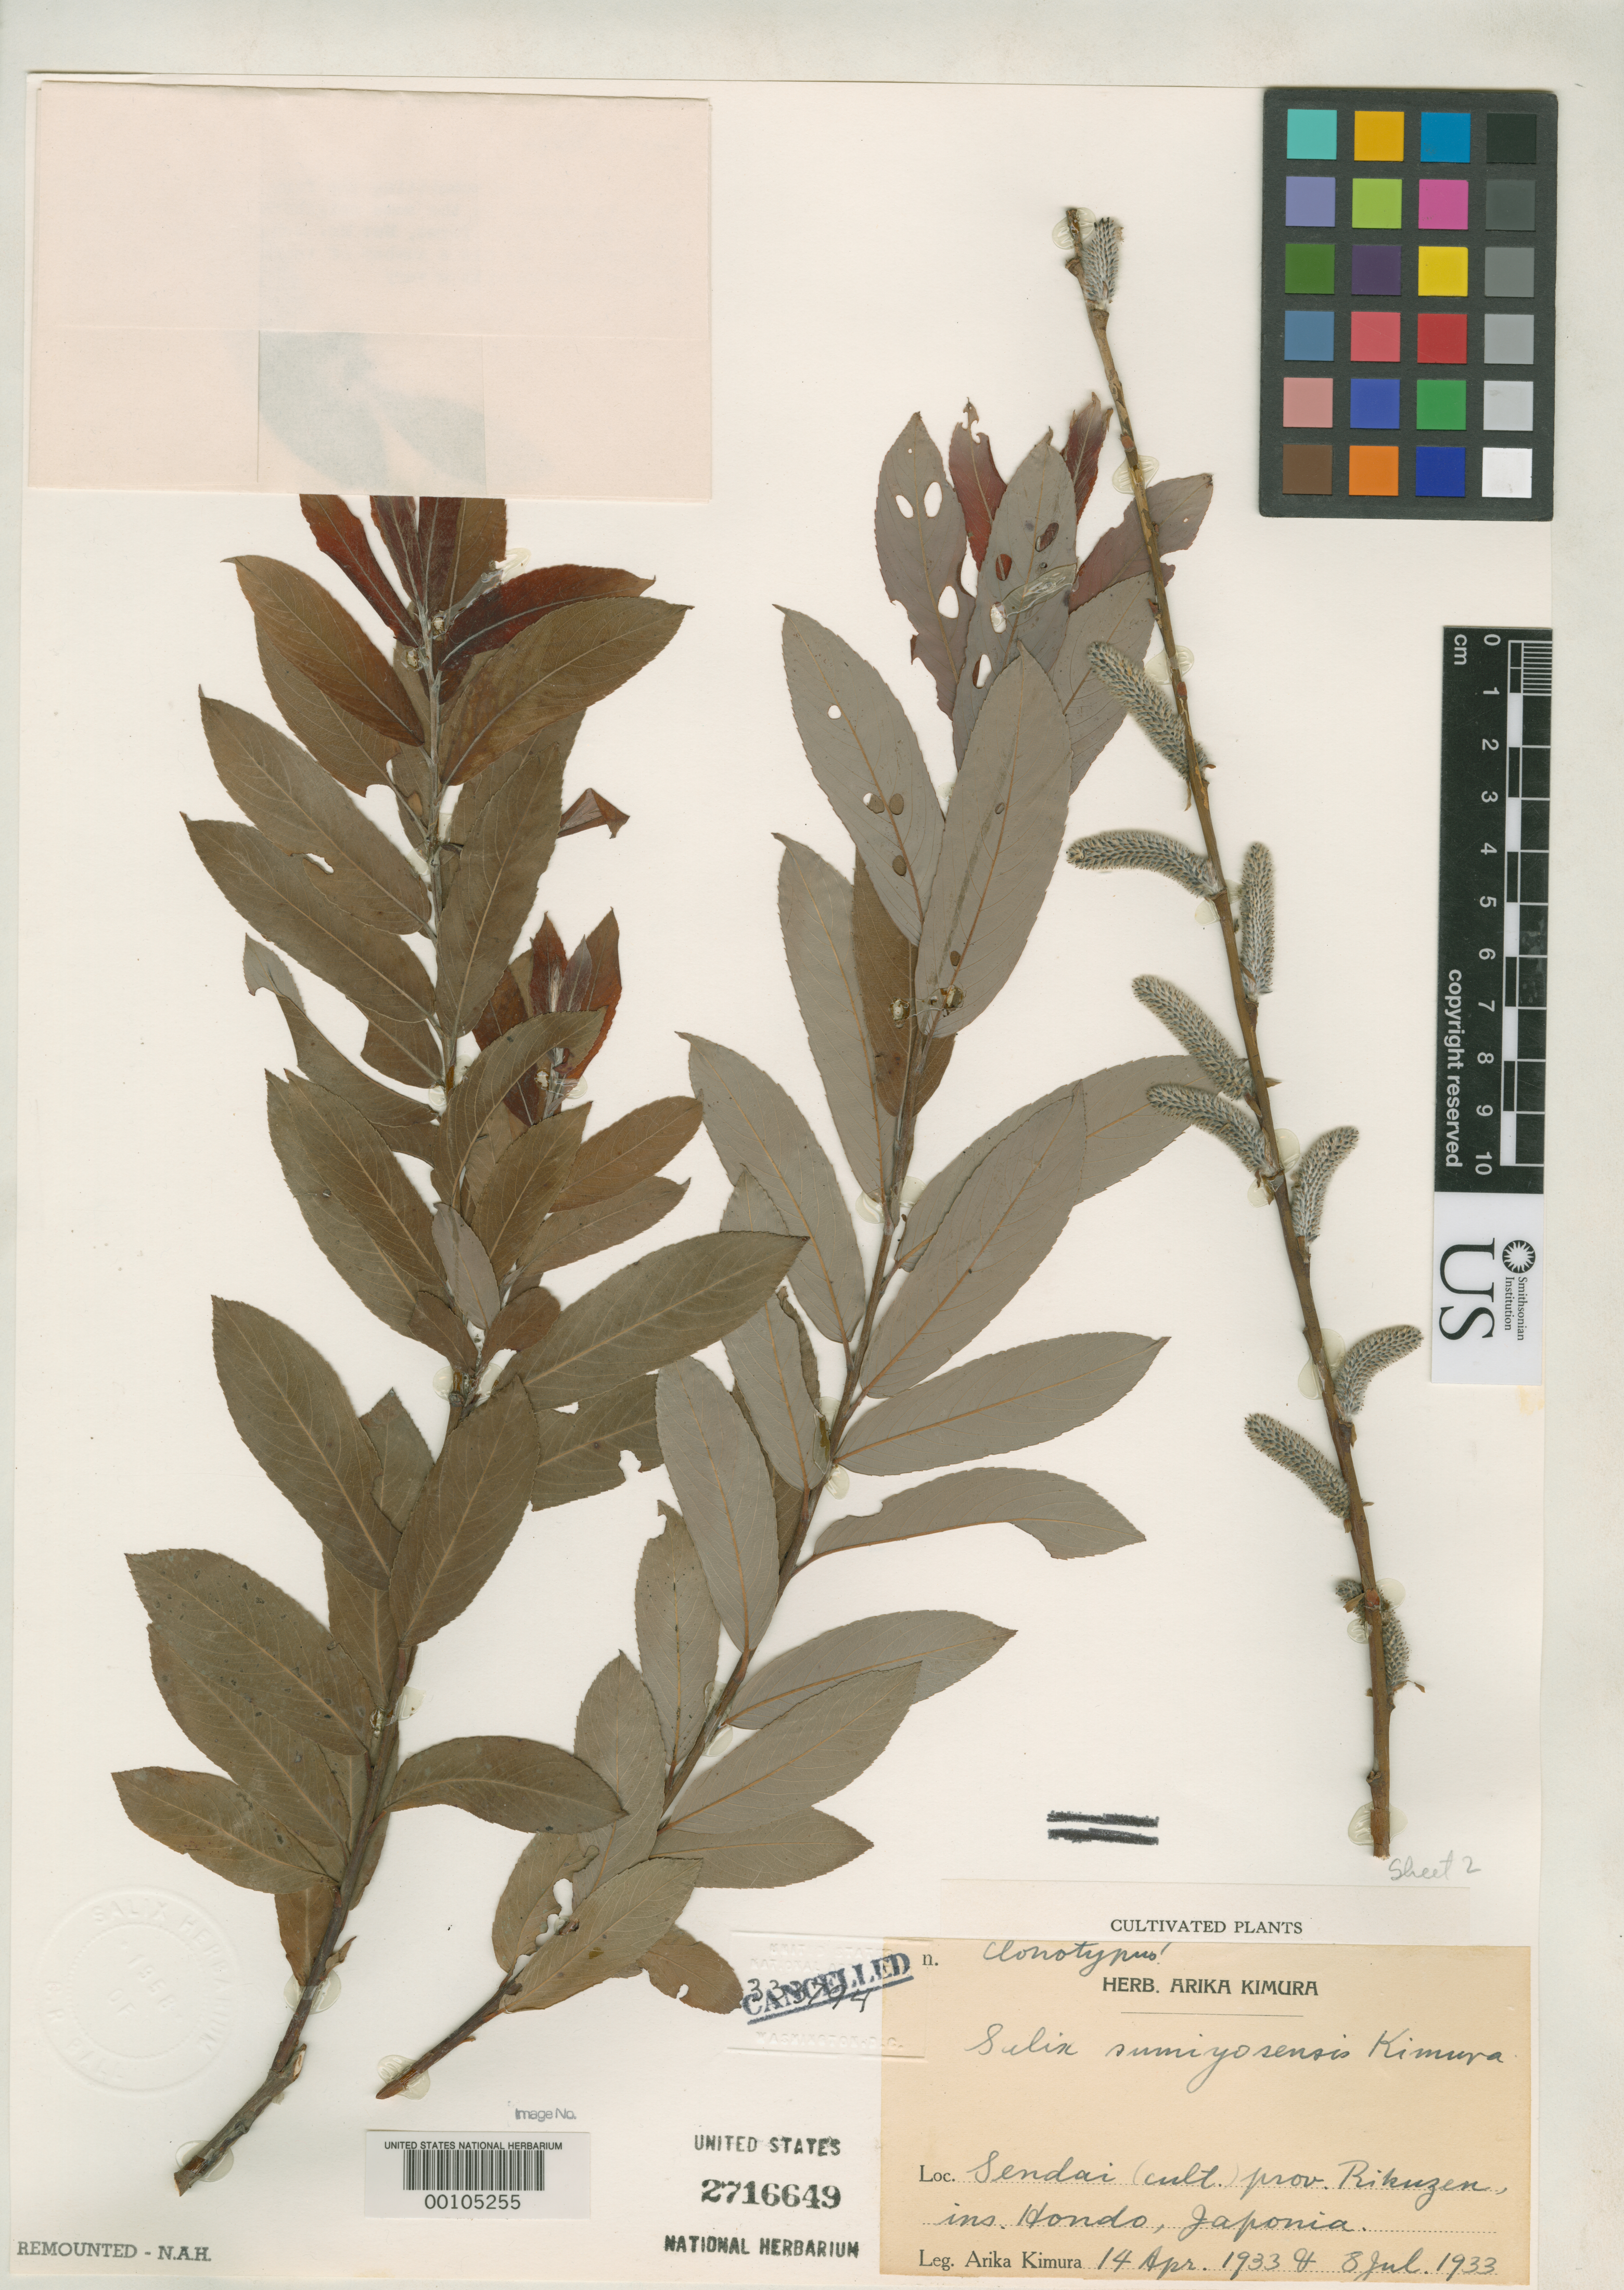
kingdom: Plantae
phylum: Tracheophyta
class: Magnoliopsida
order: Malpighiales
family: Salicaceae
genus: Salix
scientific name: Salix sumiyosensis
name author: Kimura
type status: Type Collection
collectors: A. Kimura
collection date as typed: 14 Apr 1933 and 18 Jul 1933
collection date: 1933-04-14,1933-07-18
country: Japan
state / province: Osaka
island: Honshu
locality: Oshigaoka Hill in Sumiyoshi-mura.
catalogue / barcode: US 2716649